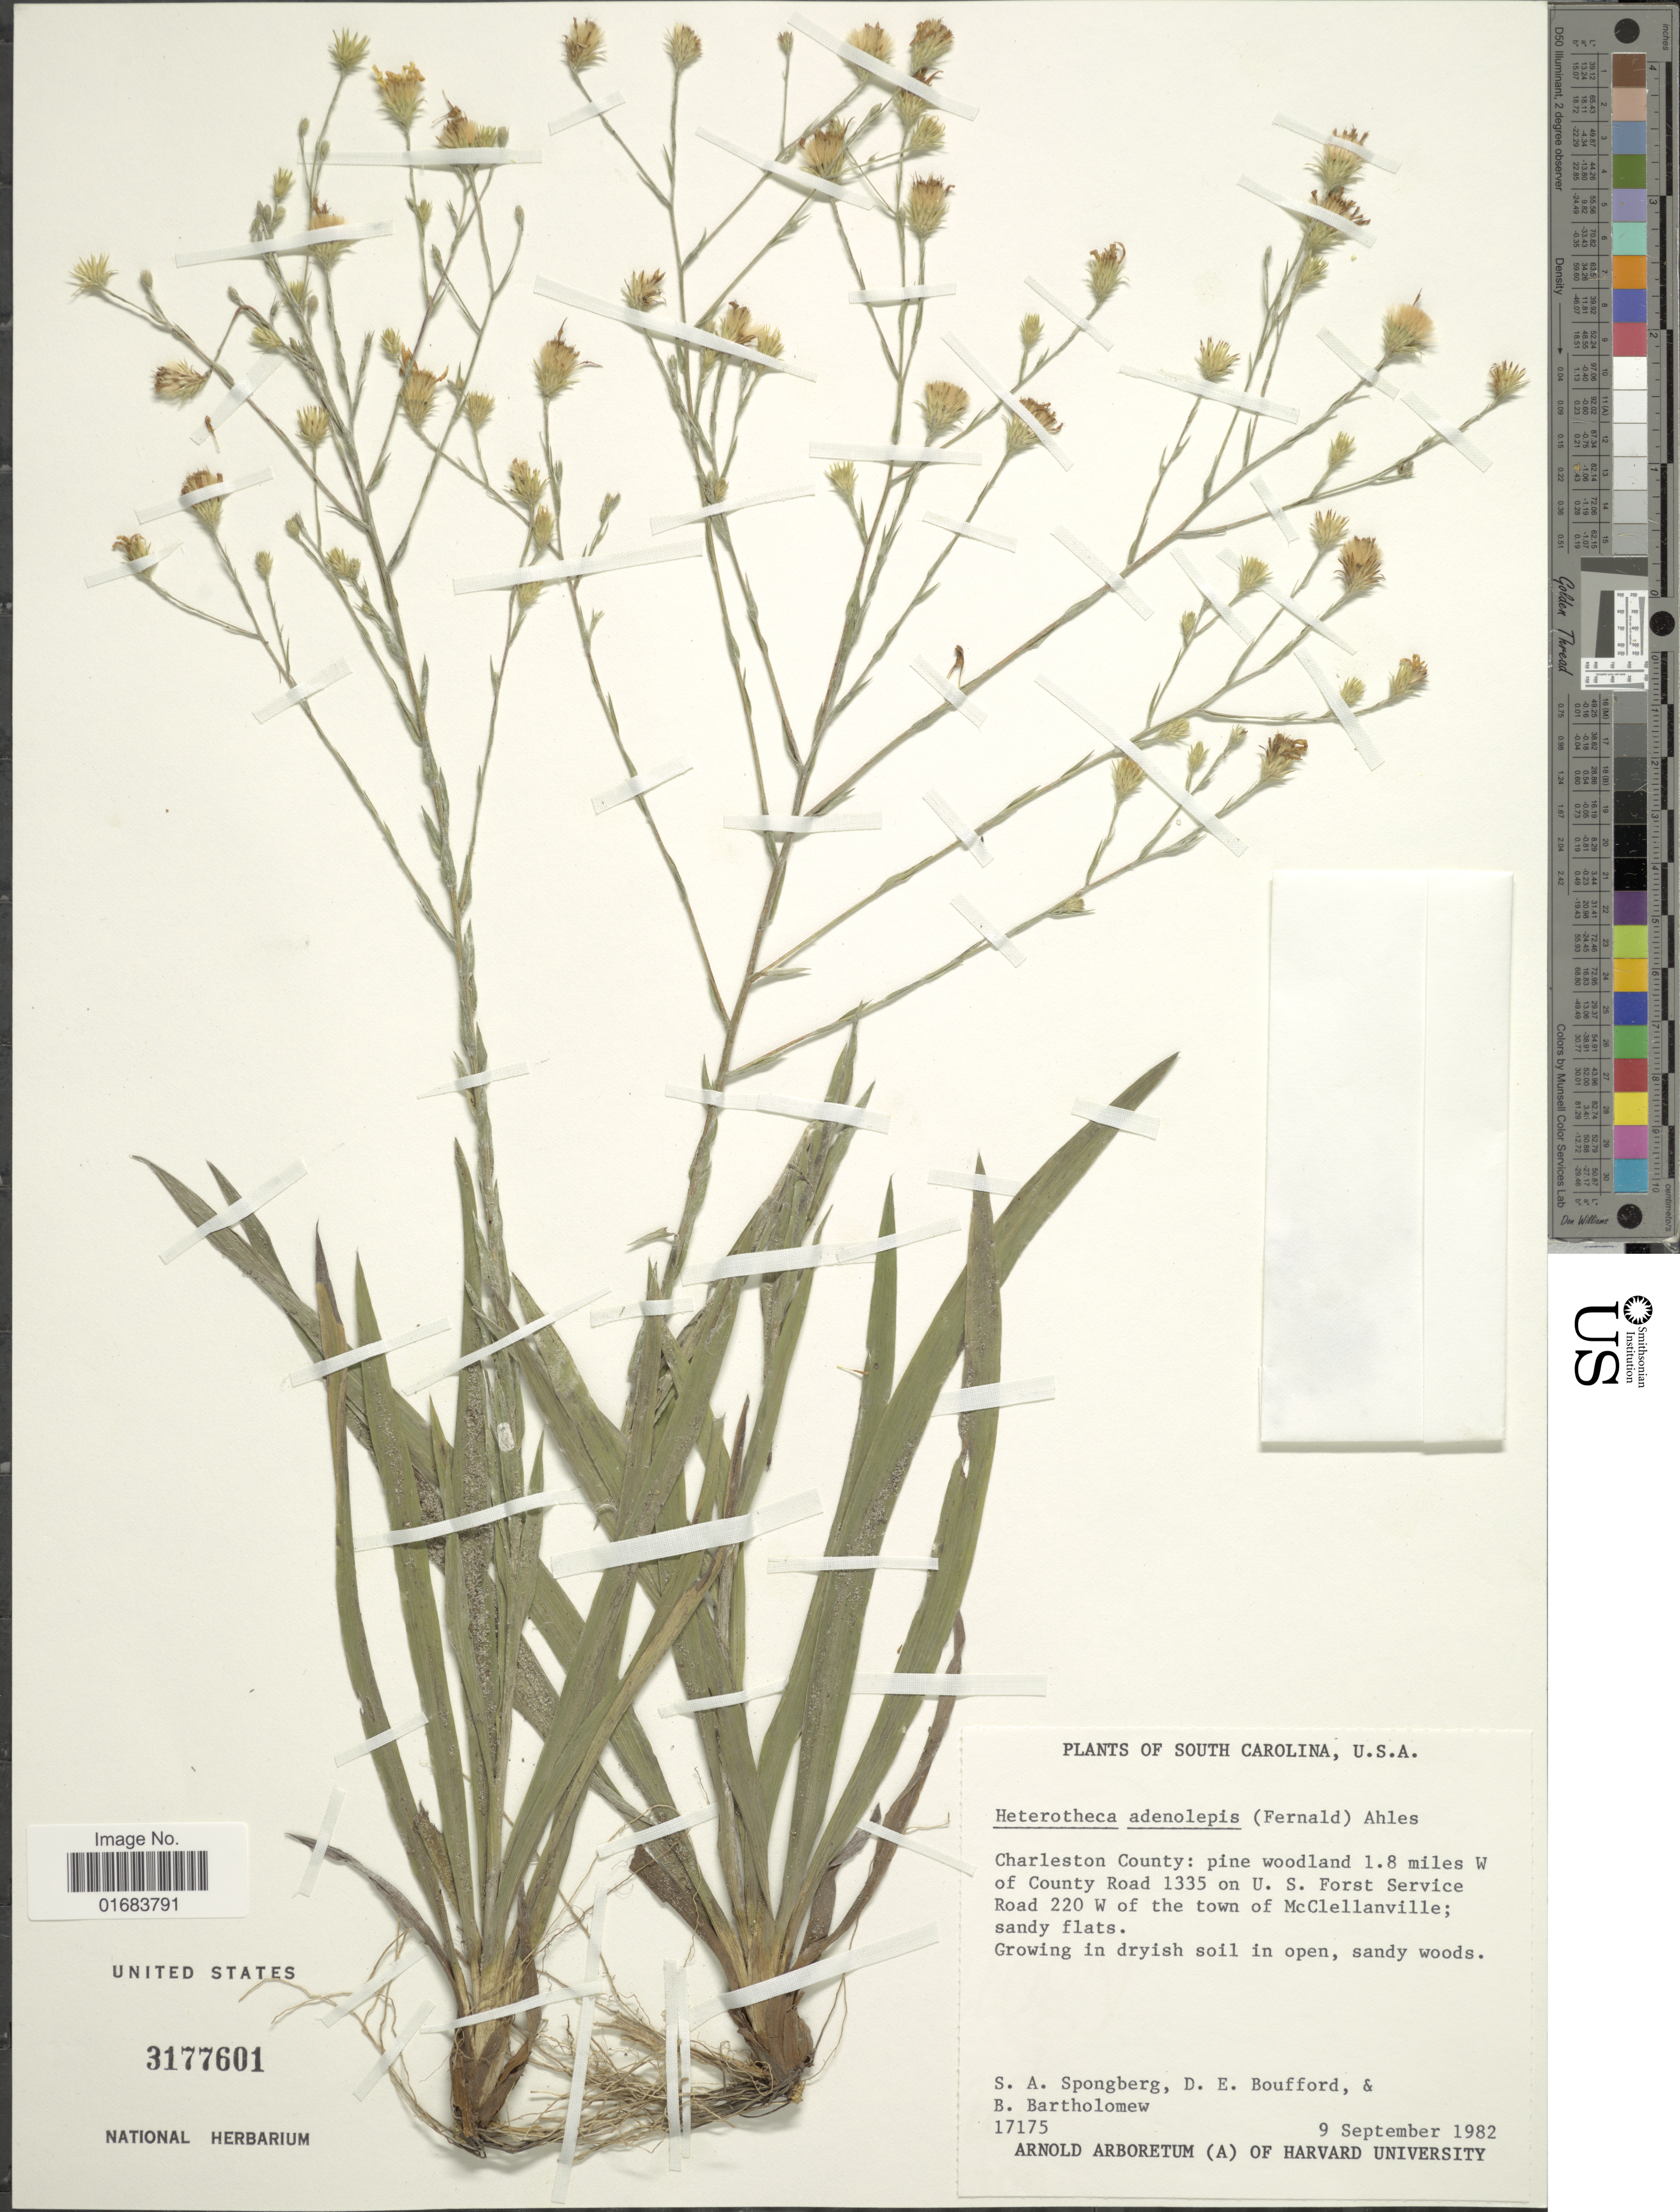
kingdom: Plantae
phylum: Tracheophyta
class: Magnoliopsida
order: Asterales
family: Asteraceae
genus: Pityopsis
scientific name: Pityopsis adenolepis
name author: (Fernald) Semple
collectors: S. A.Spongberg, D. Bouffod & B. Bartholomew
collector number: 17175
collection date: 1982-09-09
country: United States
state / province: South Carolina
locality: Charleston County: pine woodland 1.8 miles W of County Road 1335 on U.S. Forst Service Road 220 W of the town of McClellansville.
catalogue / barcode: US 3177601